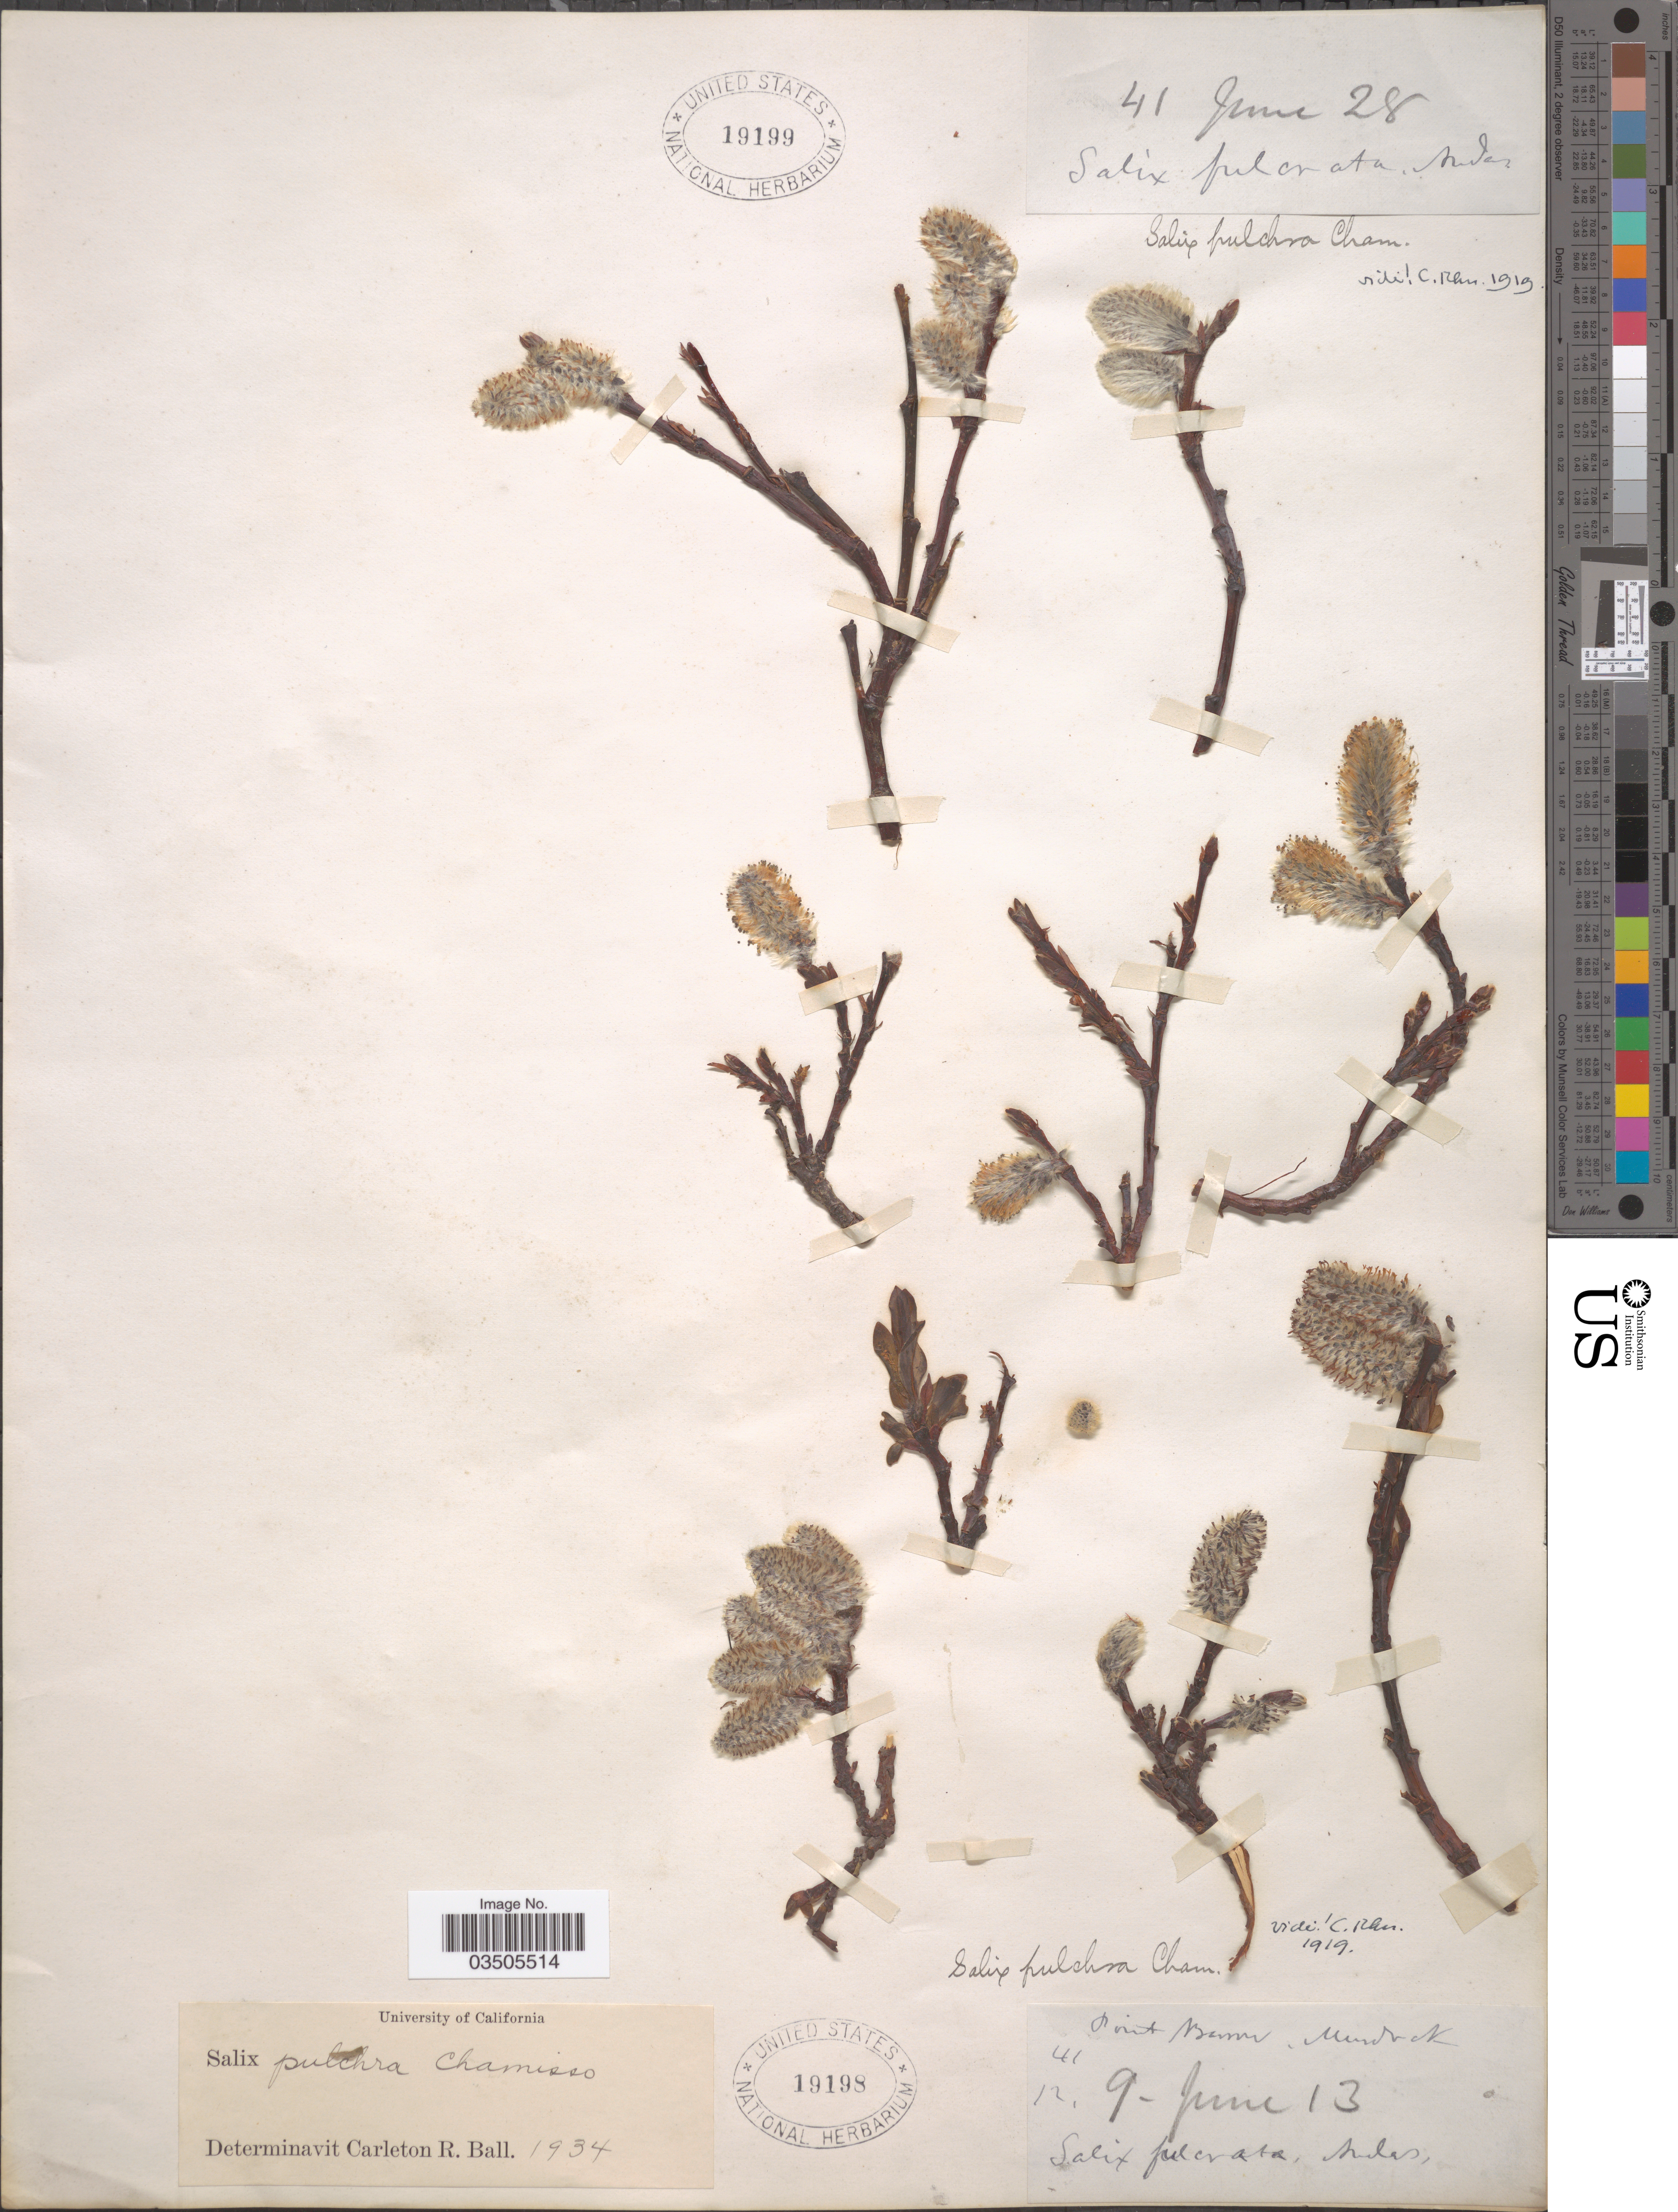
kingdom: Plantae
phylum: Tracheophyta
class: Magnoliopsida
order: Malpighiales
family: Salicaceae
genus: Salix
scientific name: Salix pulchra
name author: Cham.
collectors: -. Murdock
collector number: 41/12?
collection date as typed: Transcribed d/m/y: 9/6/13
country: United States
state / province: Alaska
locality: Point-Barrow.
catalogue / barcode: US 19198-2